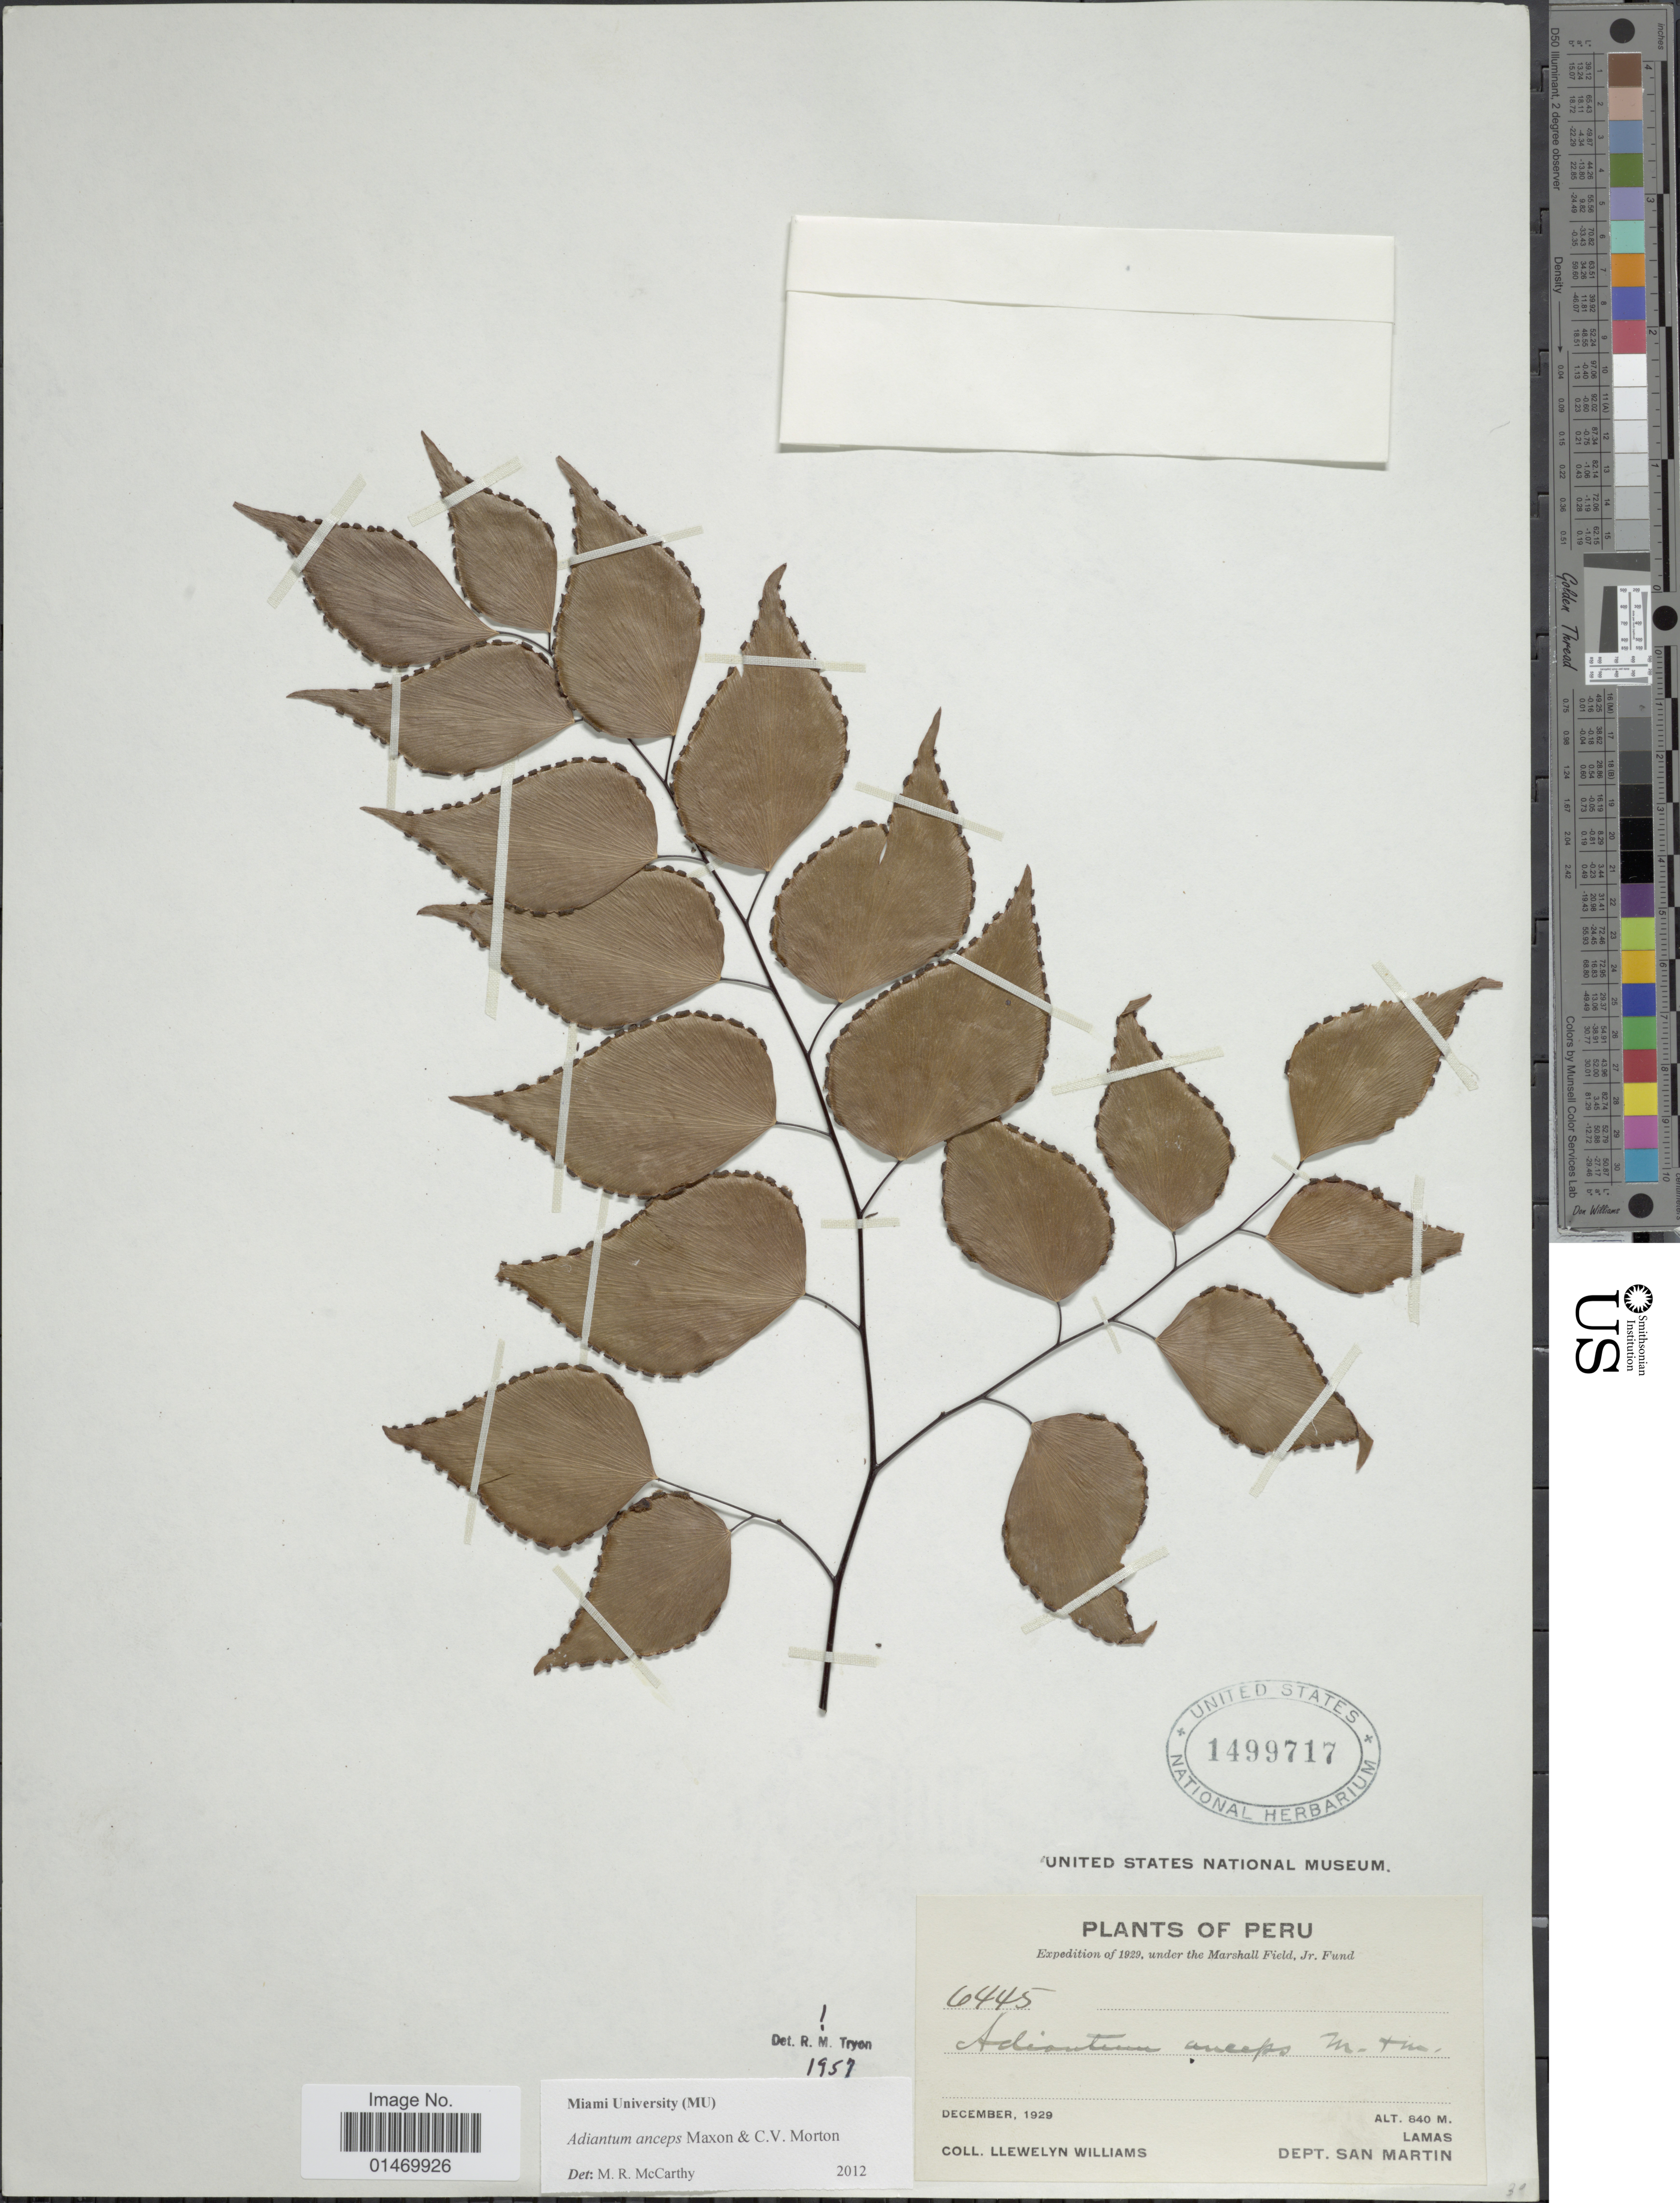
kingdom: Plantae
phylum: Tracheophyta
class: Polypodiopsida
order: Polypodiales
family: Pteridaceae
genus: Adiantum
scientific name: Adiantum anceps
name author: Maxon & C.V. Morton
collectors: Ll. Williams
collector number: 6445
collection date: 1929-12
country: Peru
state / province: San Martín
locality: Peru, Lamas.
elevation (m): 840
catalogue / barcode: US 1499717